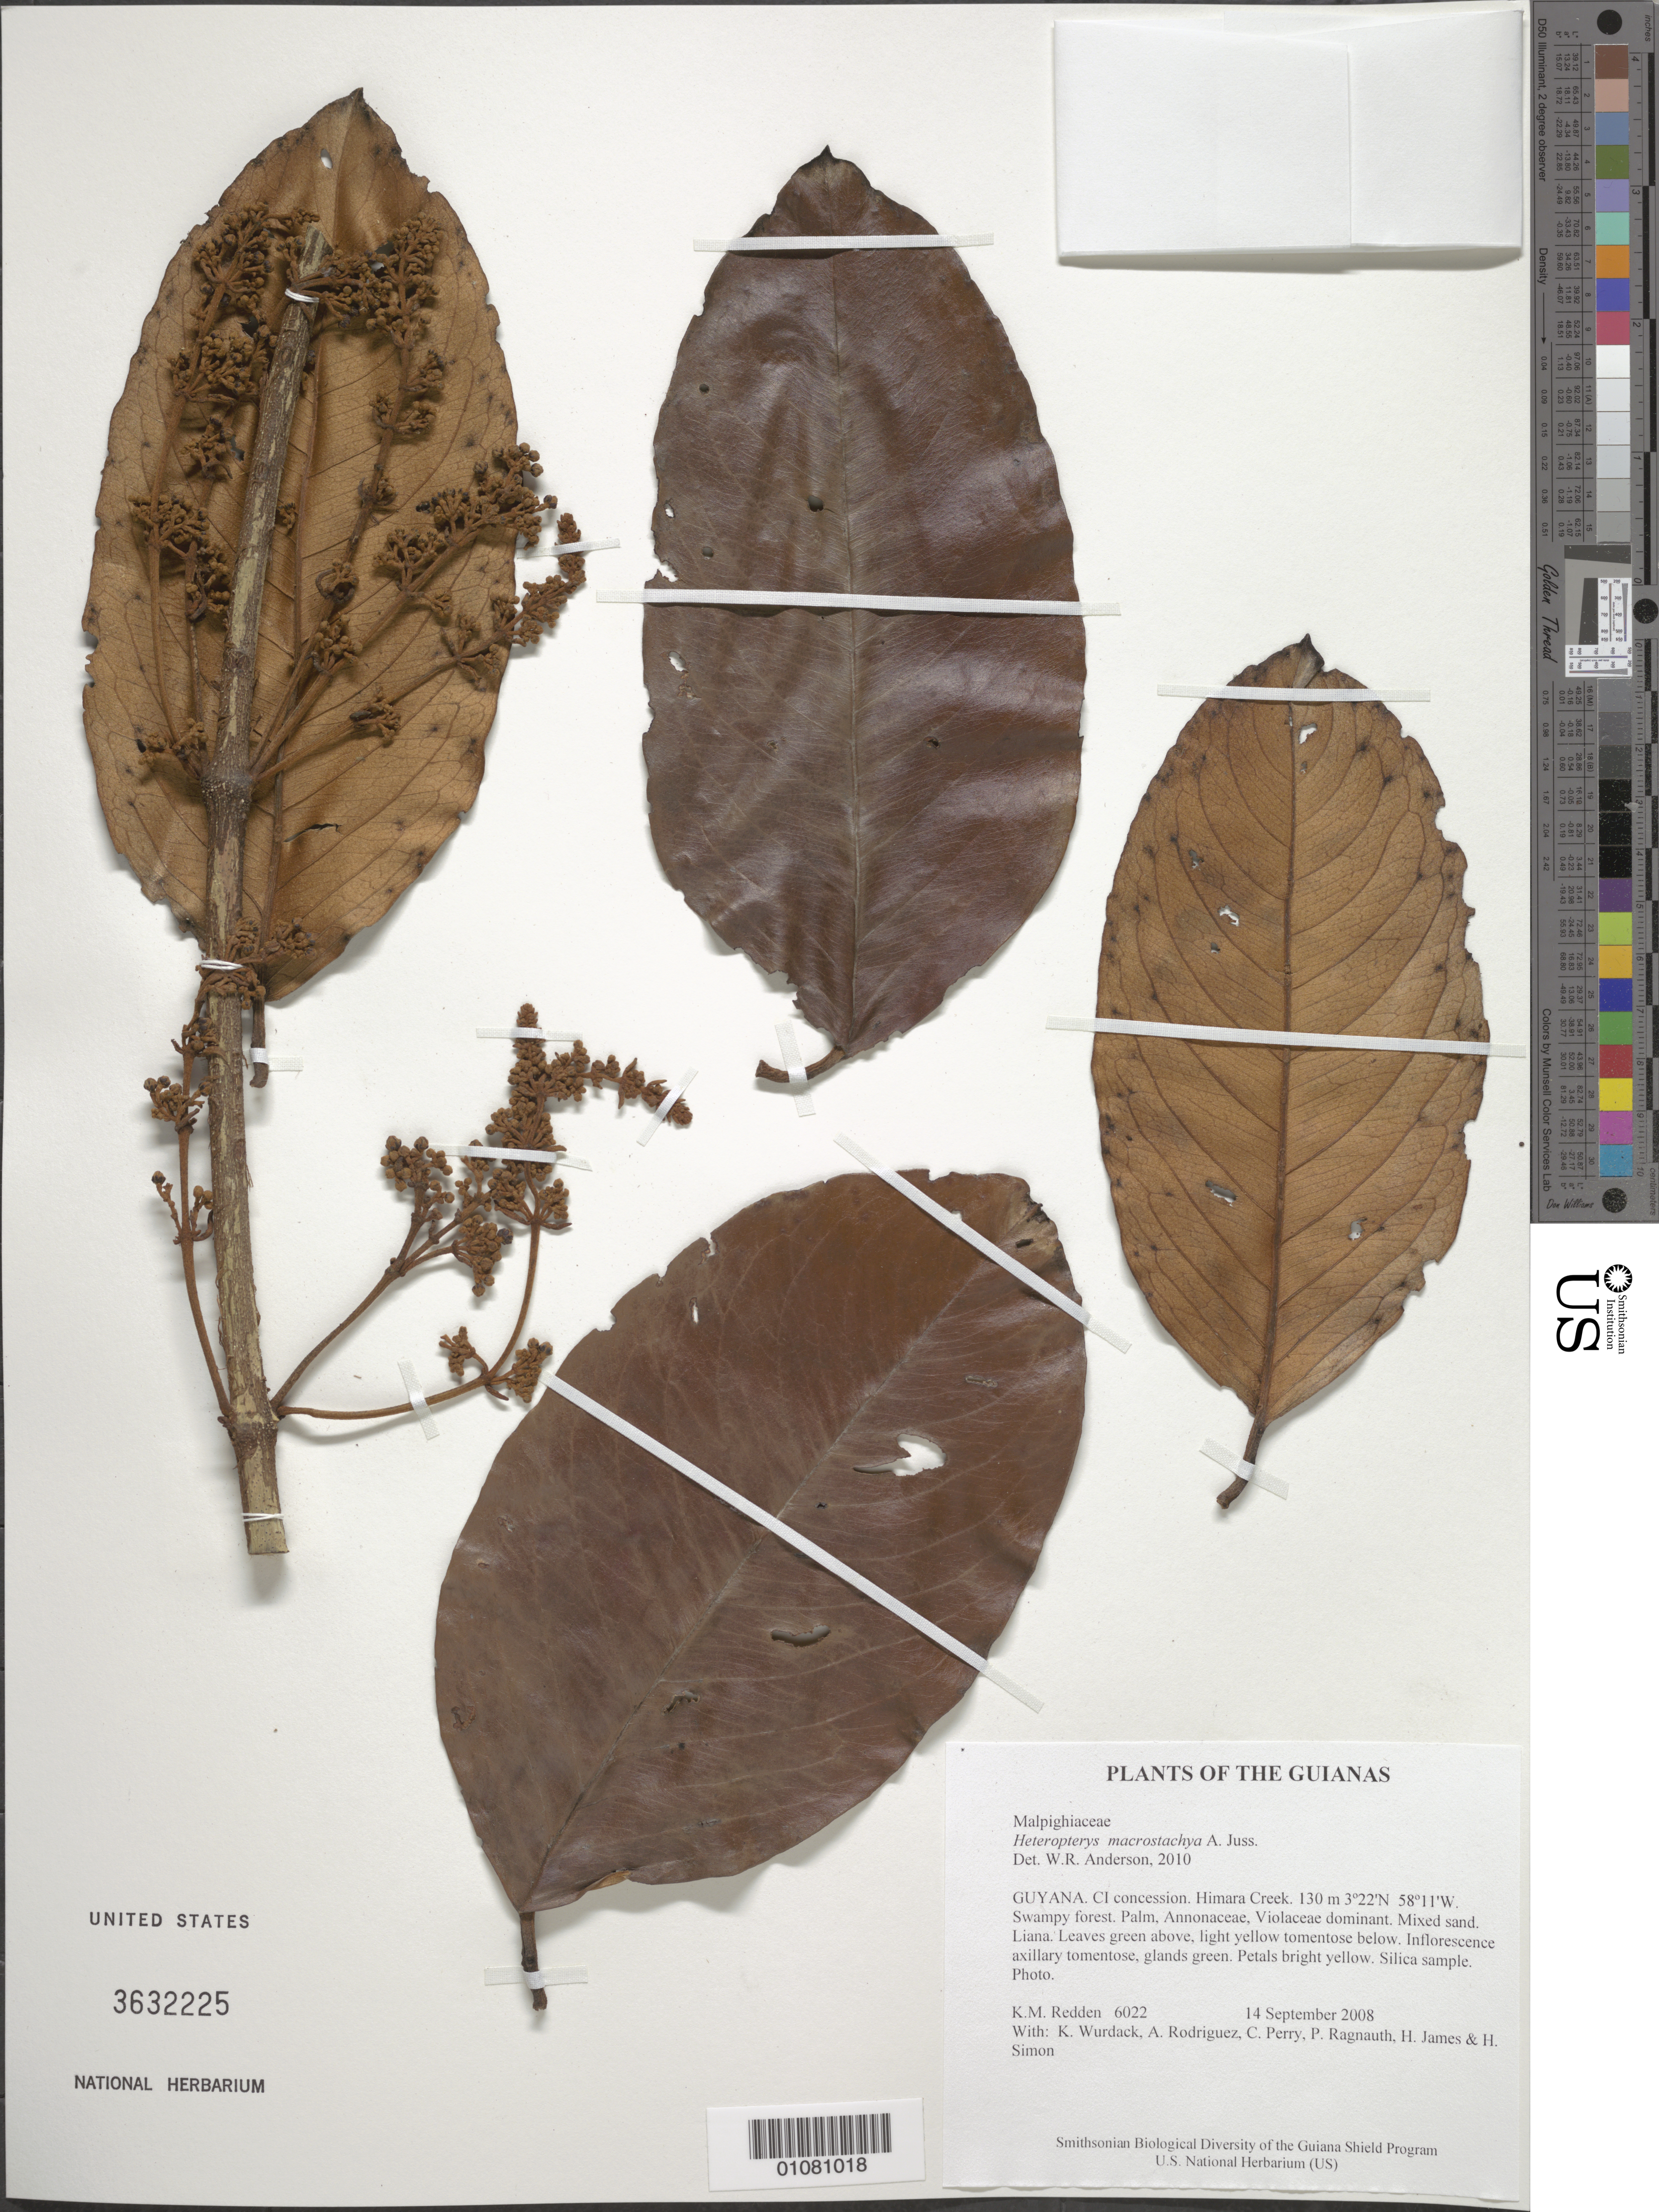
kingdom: Plantae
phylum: Tracheophyta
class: Magnoliopsida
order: Malpighiales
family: Malpighiaceae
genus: Heteropterys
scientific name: Heteropterys macrostachya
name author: A. Juss.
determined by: Anderson, W. R., (MICH), University of Michigan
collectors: K. M. Redden, K. Wurdack, A. Rodriguez, C. Perry, P. Ragnauth, H. James & H. Simon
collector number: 6022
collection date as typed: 14 September 2008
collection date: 2008-09-14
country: Guyana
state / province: U. Takutu-U. Essequibo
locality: CI concession. Himara Creek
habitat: Swampy forest. Palm, Annonaceae, Violaceae dominant. Mixed sand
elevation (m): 130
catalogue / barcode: US 3632225